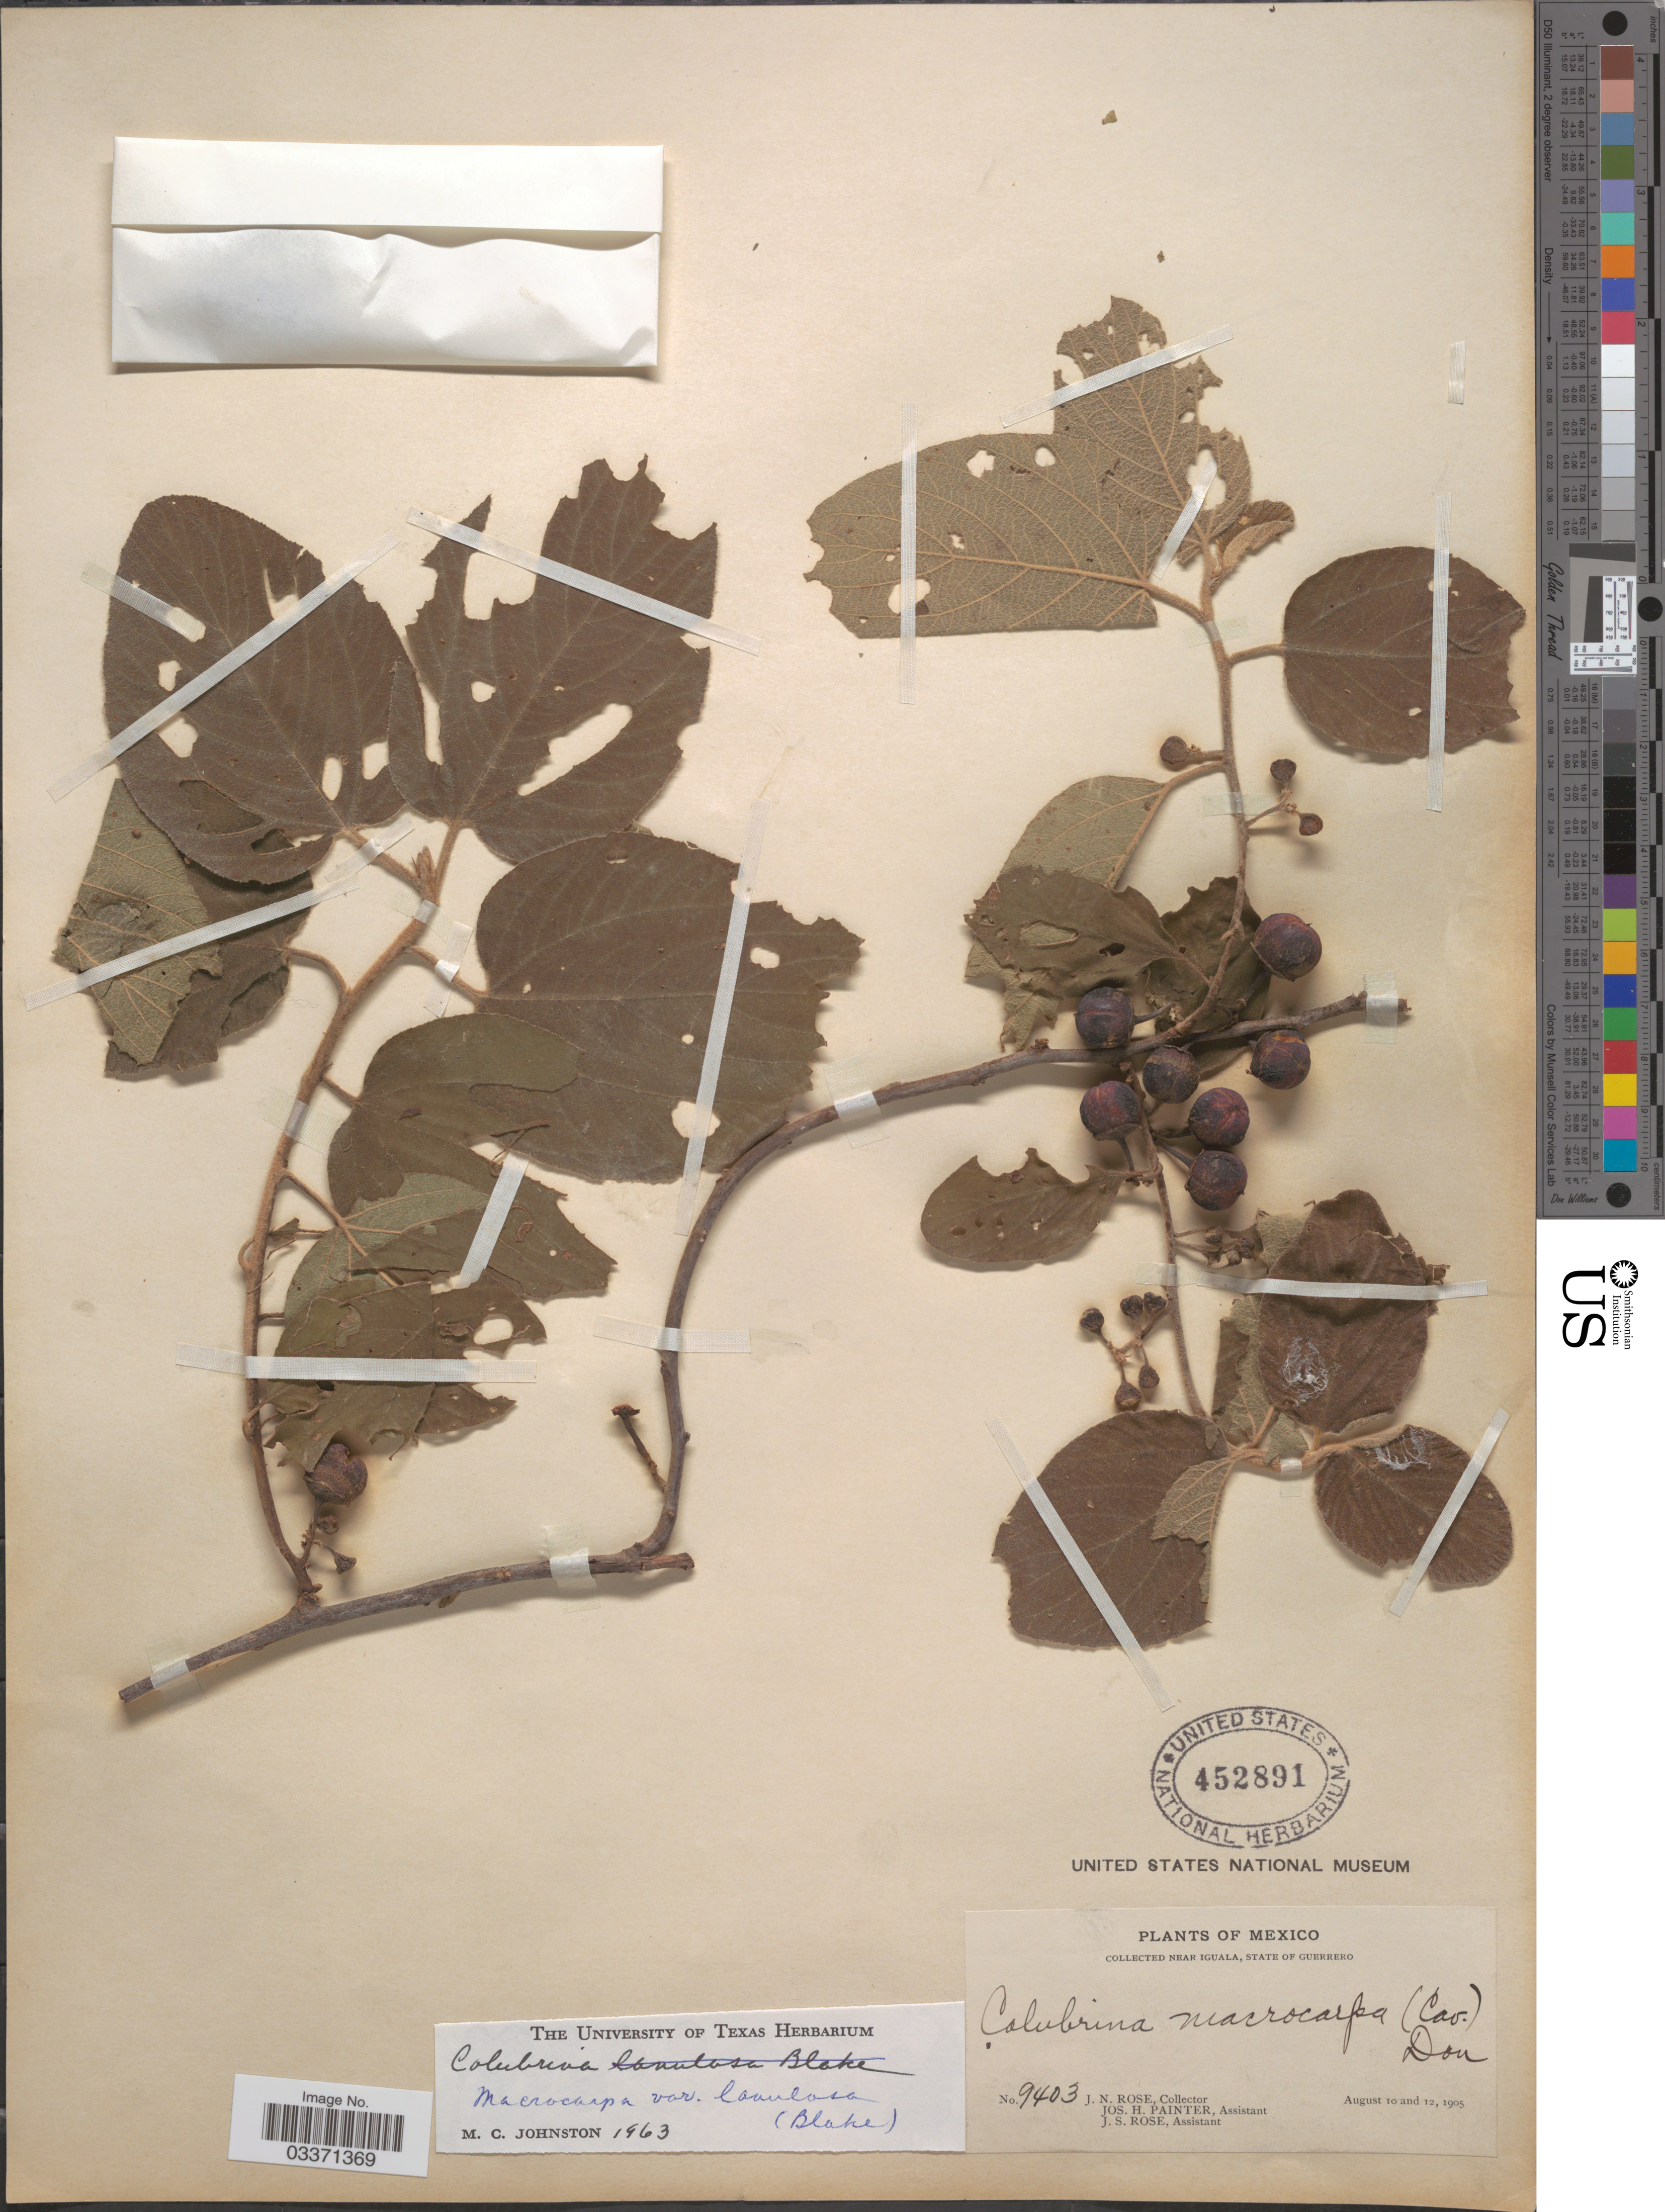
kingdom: Plantae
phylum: Tracheophyta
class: Magnoliopsida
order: Rosales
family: Rhamnaceae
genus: Colubrina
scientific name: Colubrina macrocarpa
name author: (Cav.) G. Don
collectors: J. N. Rose, J. H. Painter & J. S. Rose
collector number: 9403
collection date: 1905-08-10/1905-08-12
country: Mexico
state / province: Guerrero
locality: Near Iguala.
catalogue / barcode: US 452891